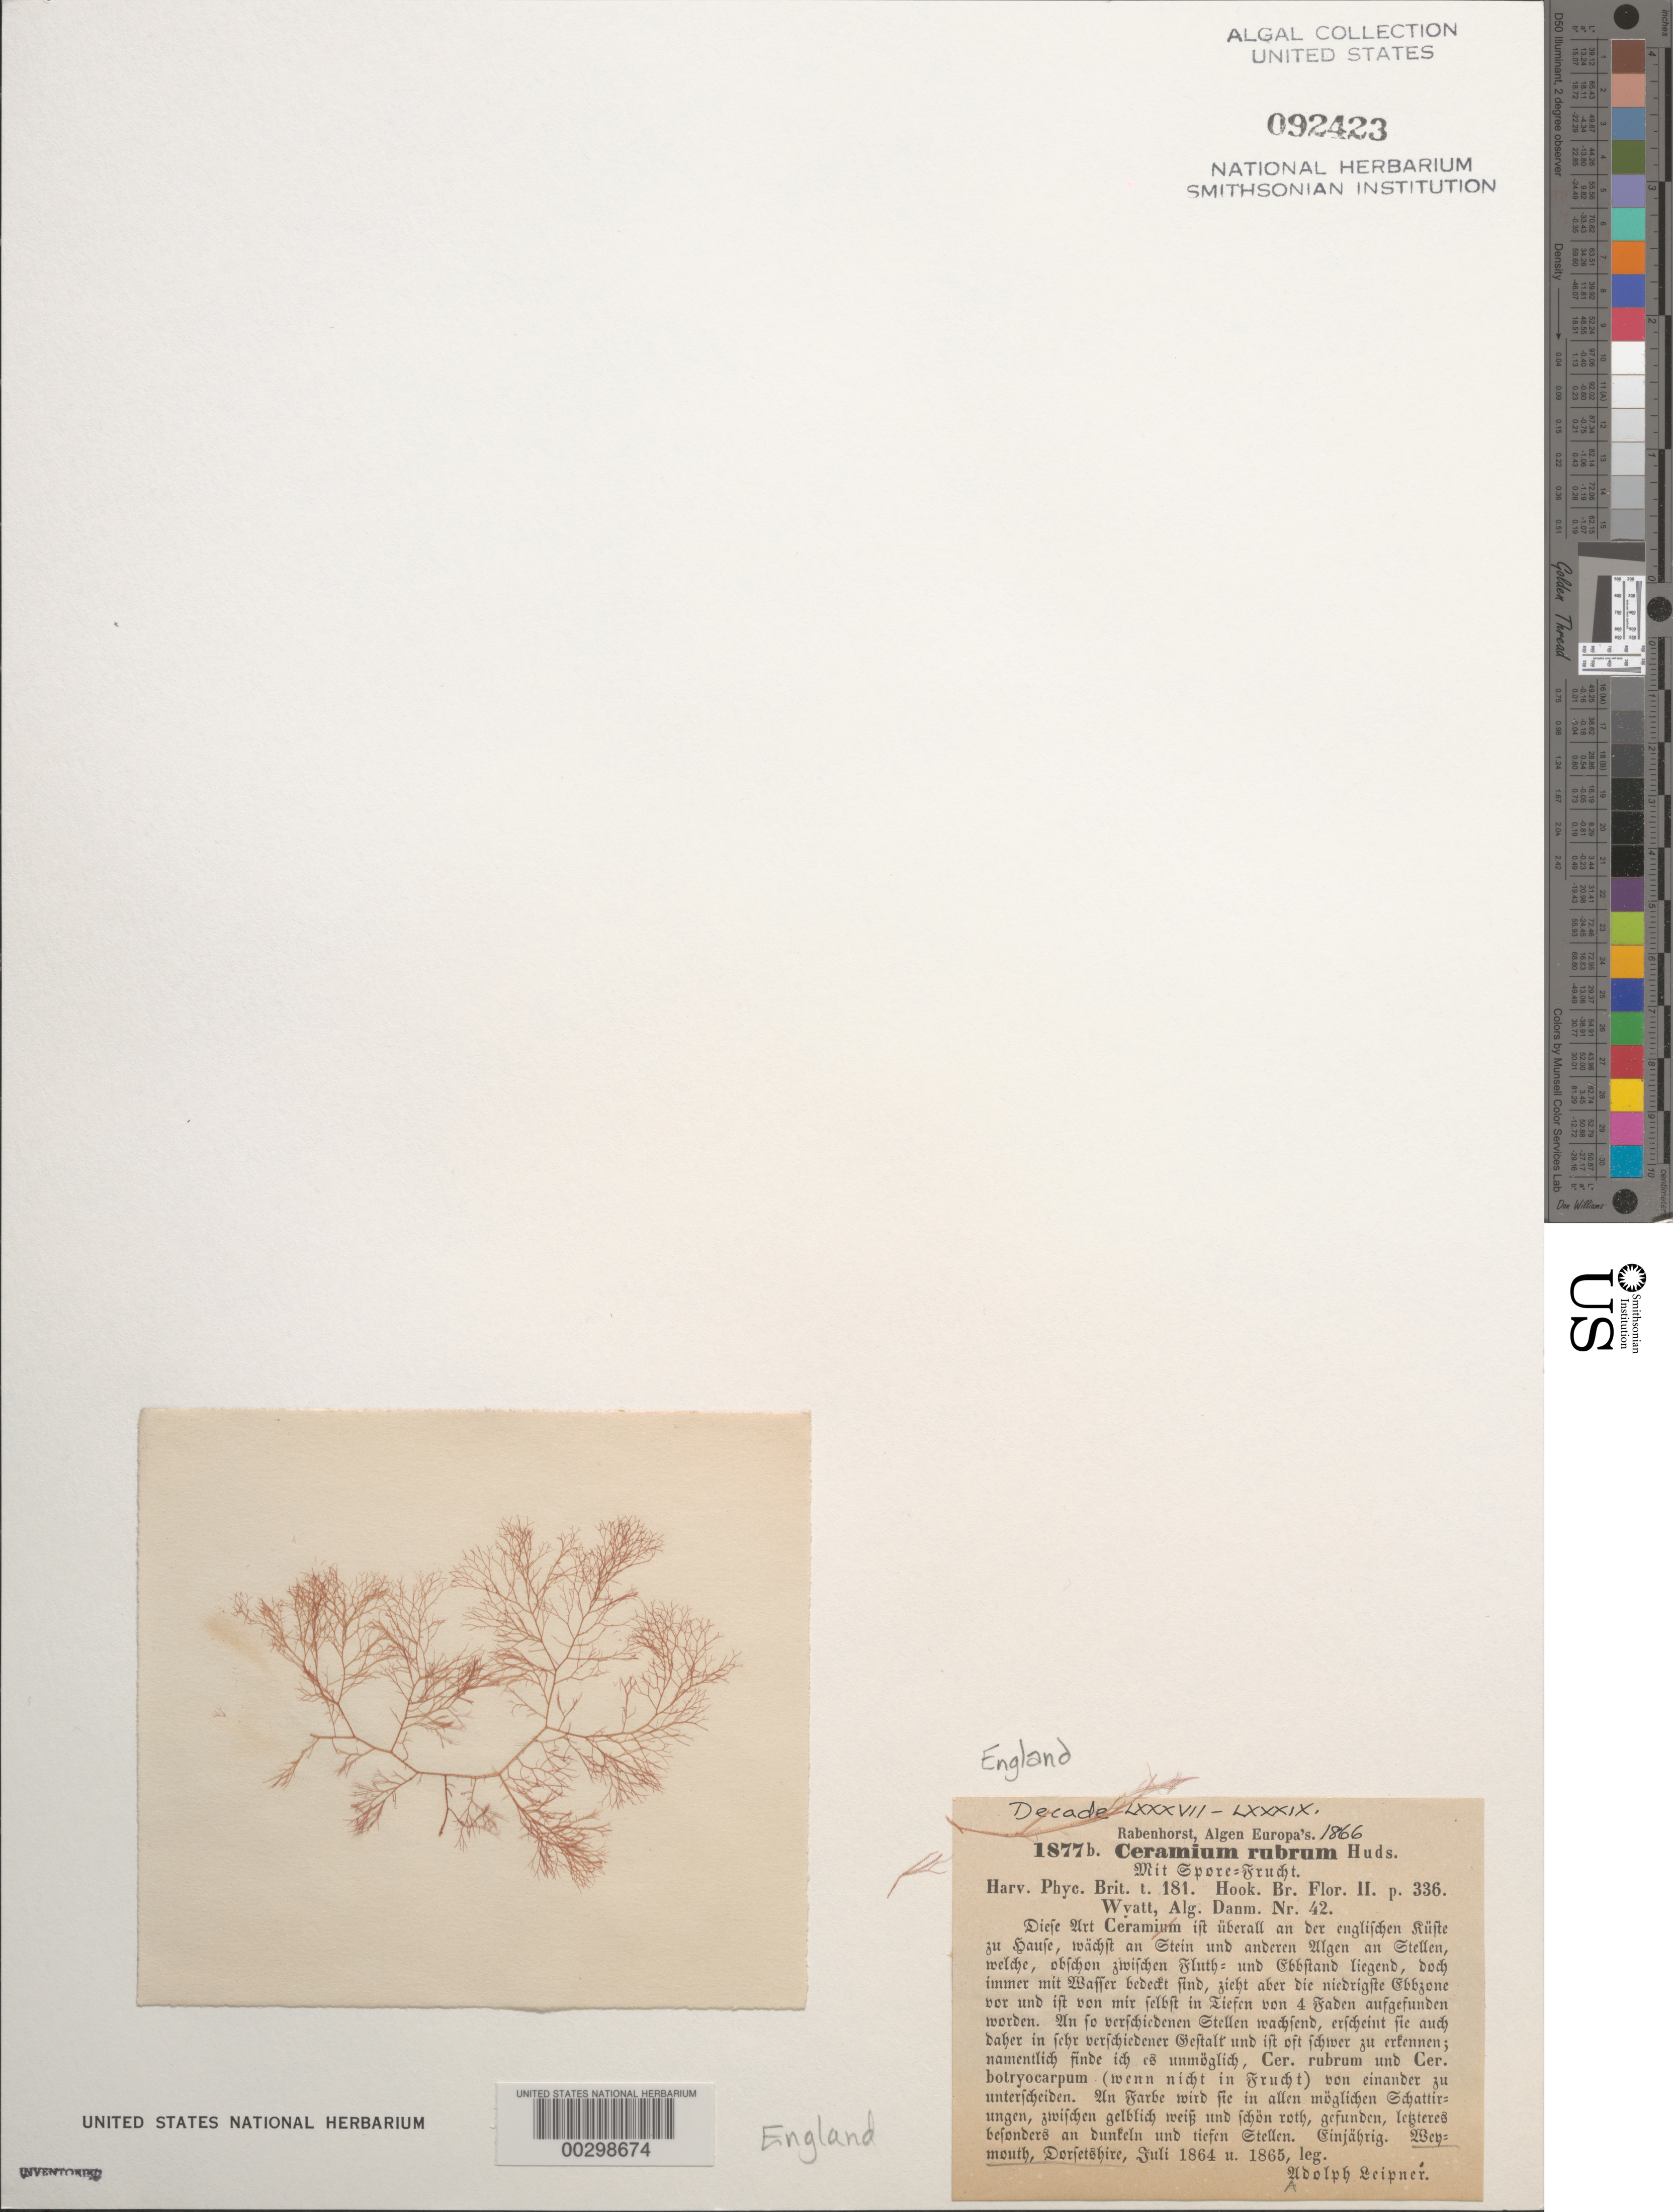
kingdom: Plantae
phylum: Rhodophyta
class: Florideophyceae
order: Ceramiales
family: Ceramiaceae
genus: Ceramium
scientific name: Ceramium rubrum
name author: C. Agardh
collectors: A. Leipner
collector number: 1877b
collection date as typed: Jul 1864 AND -- Jul 1865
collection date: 1864-07,1865-07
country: United Kingdom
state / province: England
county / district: Dorset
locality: Weymouth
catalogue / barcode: US 92423